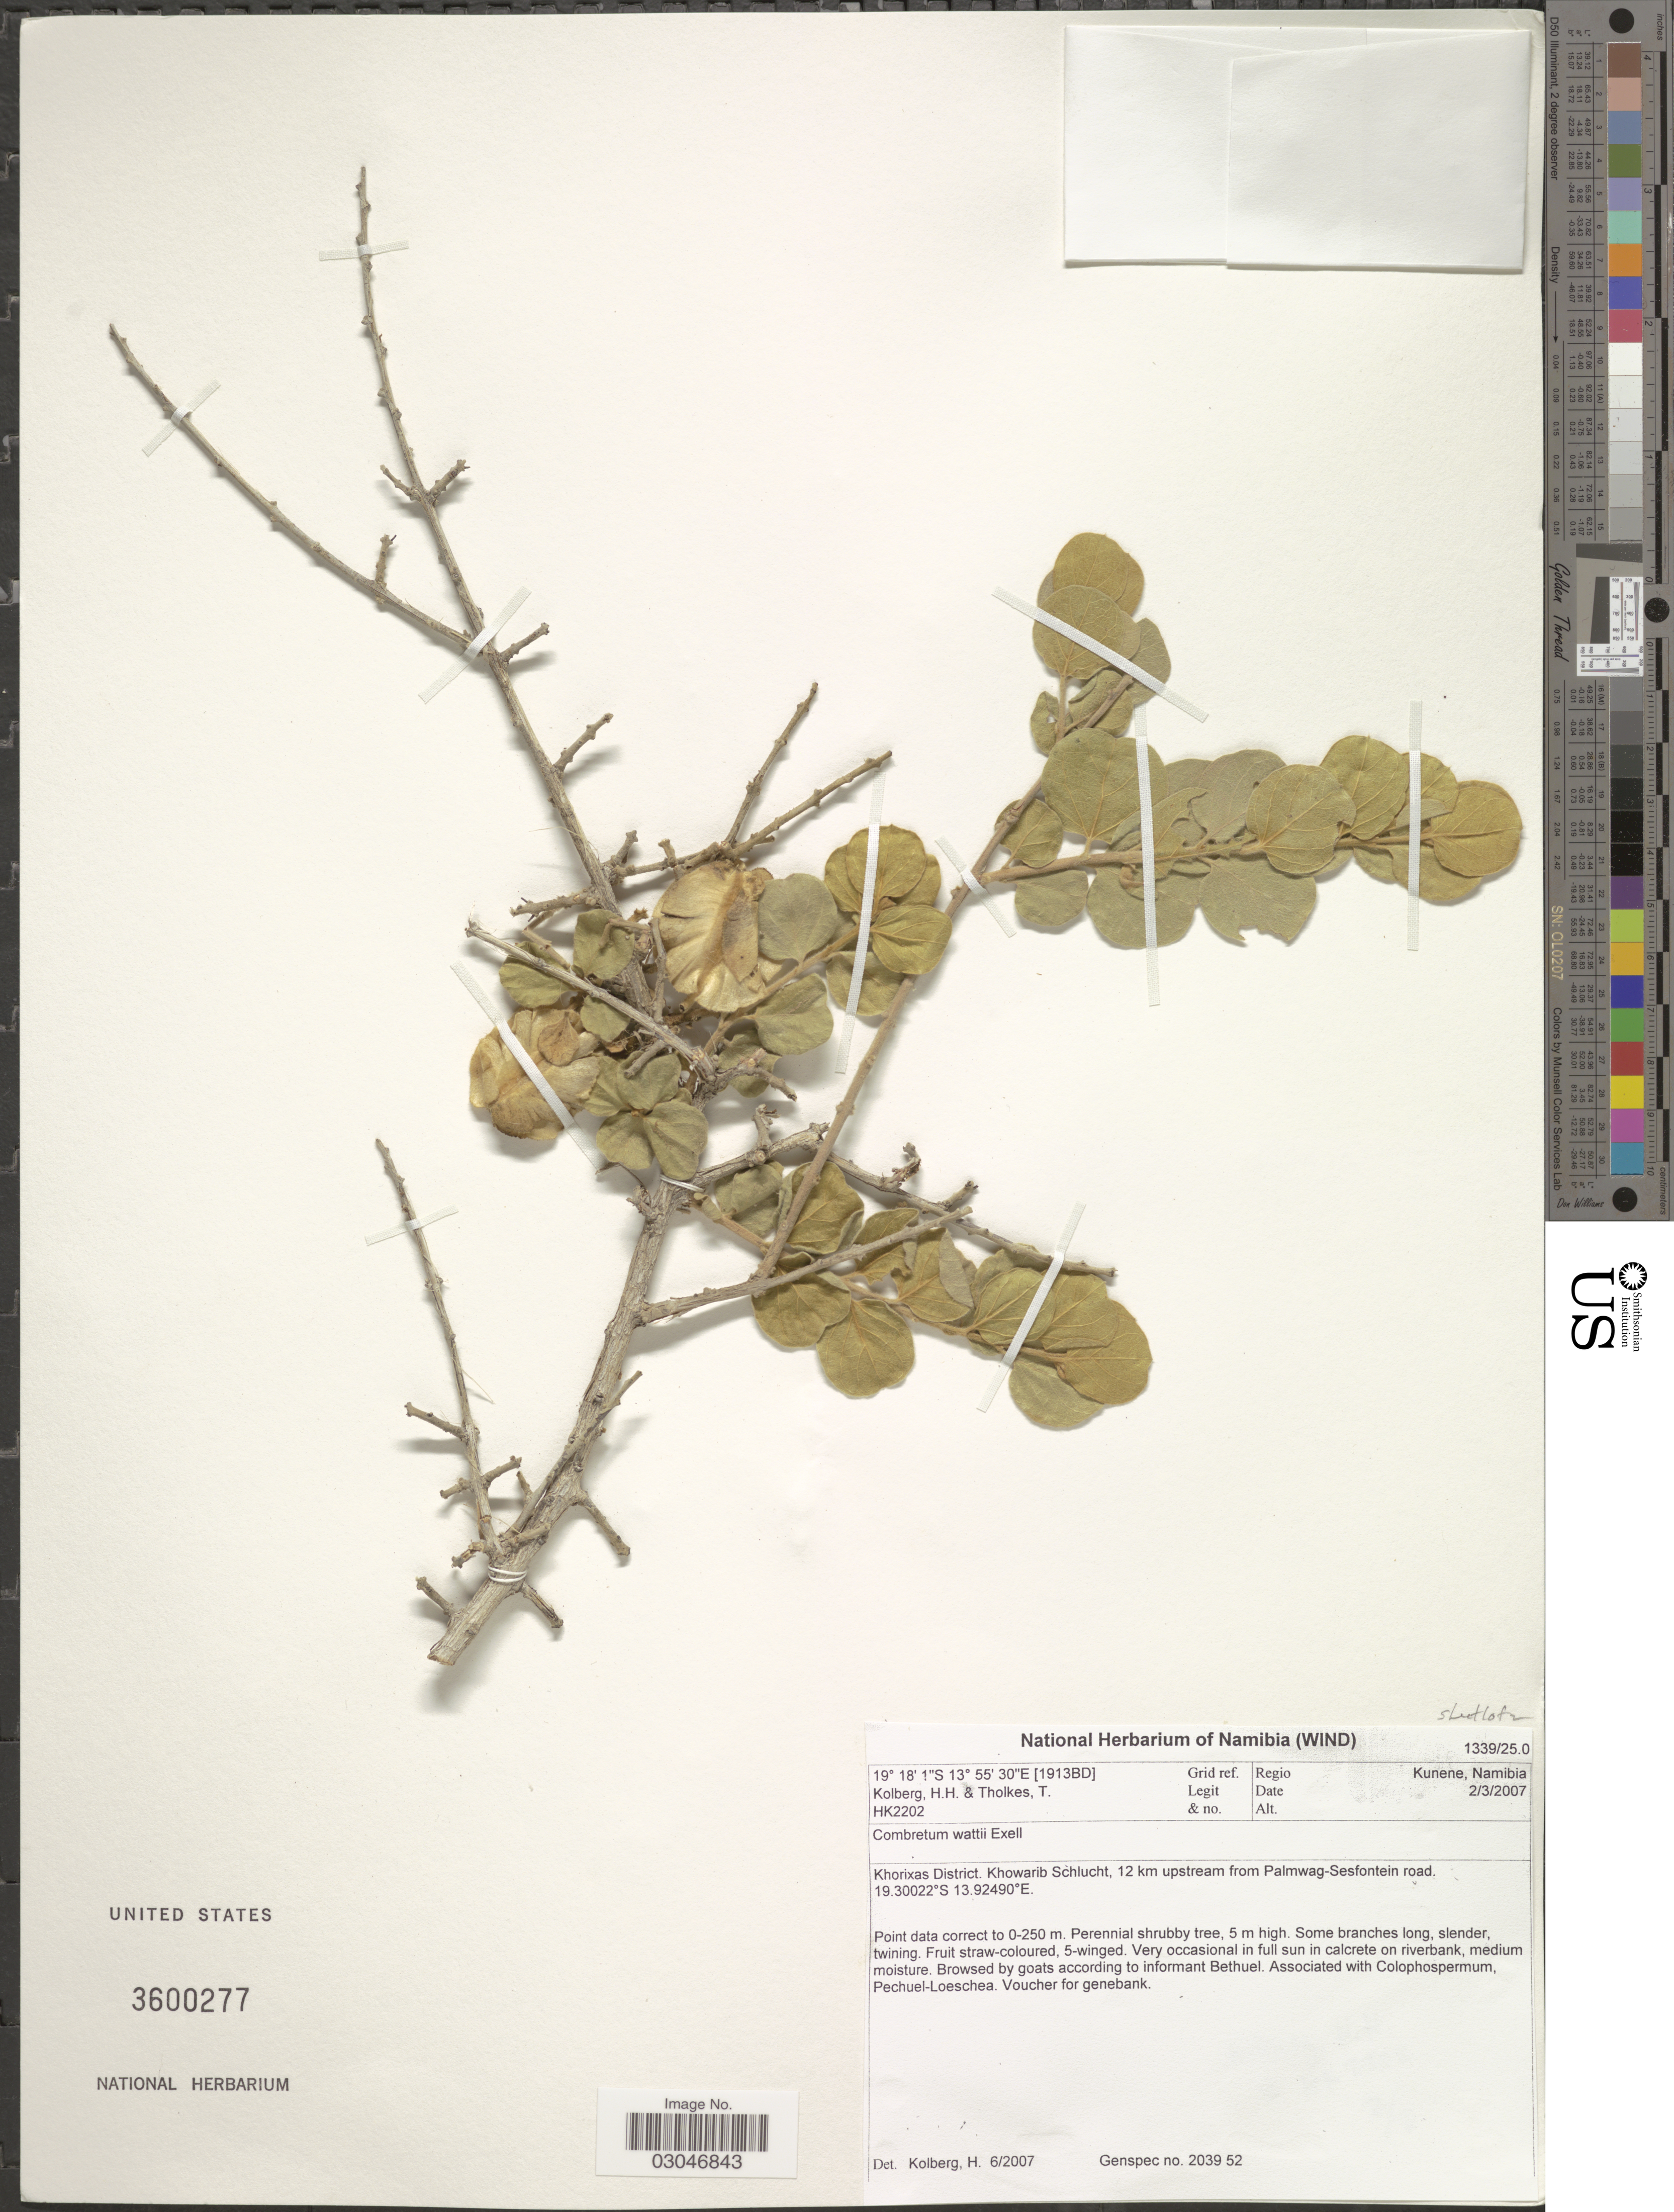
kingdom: Plantae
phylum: Tracheophyta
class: Magnoliopsida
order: Myrtales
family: Combretaceae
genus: Combretum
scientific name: Combretum wattii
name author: Exell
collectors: H. H. Kolberg & T. Tholkes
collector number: HK2202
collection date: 2007-03-02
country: Namibia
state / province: Kunene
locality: [1913BD] Grid ref. Regio Kunene, Namibia. Khorixas District. Khowarib Schlucht, 12 km upstream from Palmwag-Sesfontein road.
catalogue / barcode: US 3600277